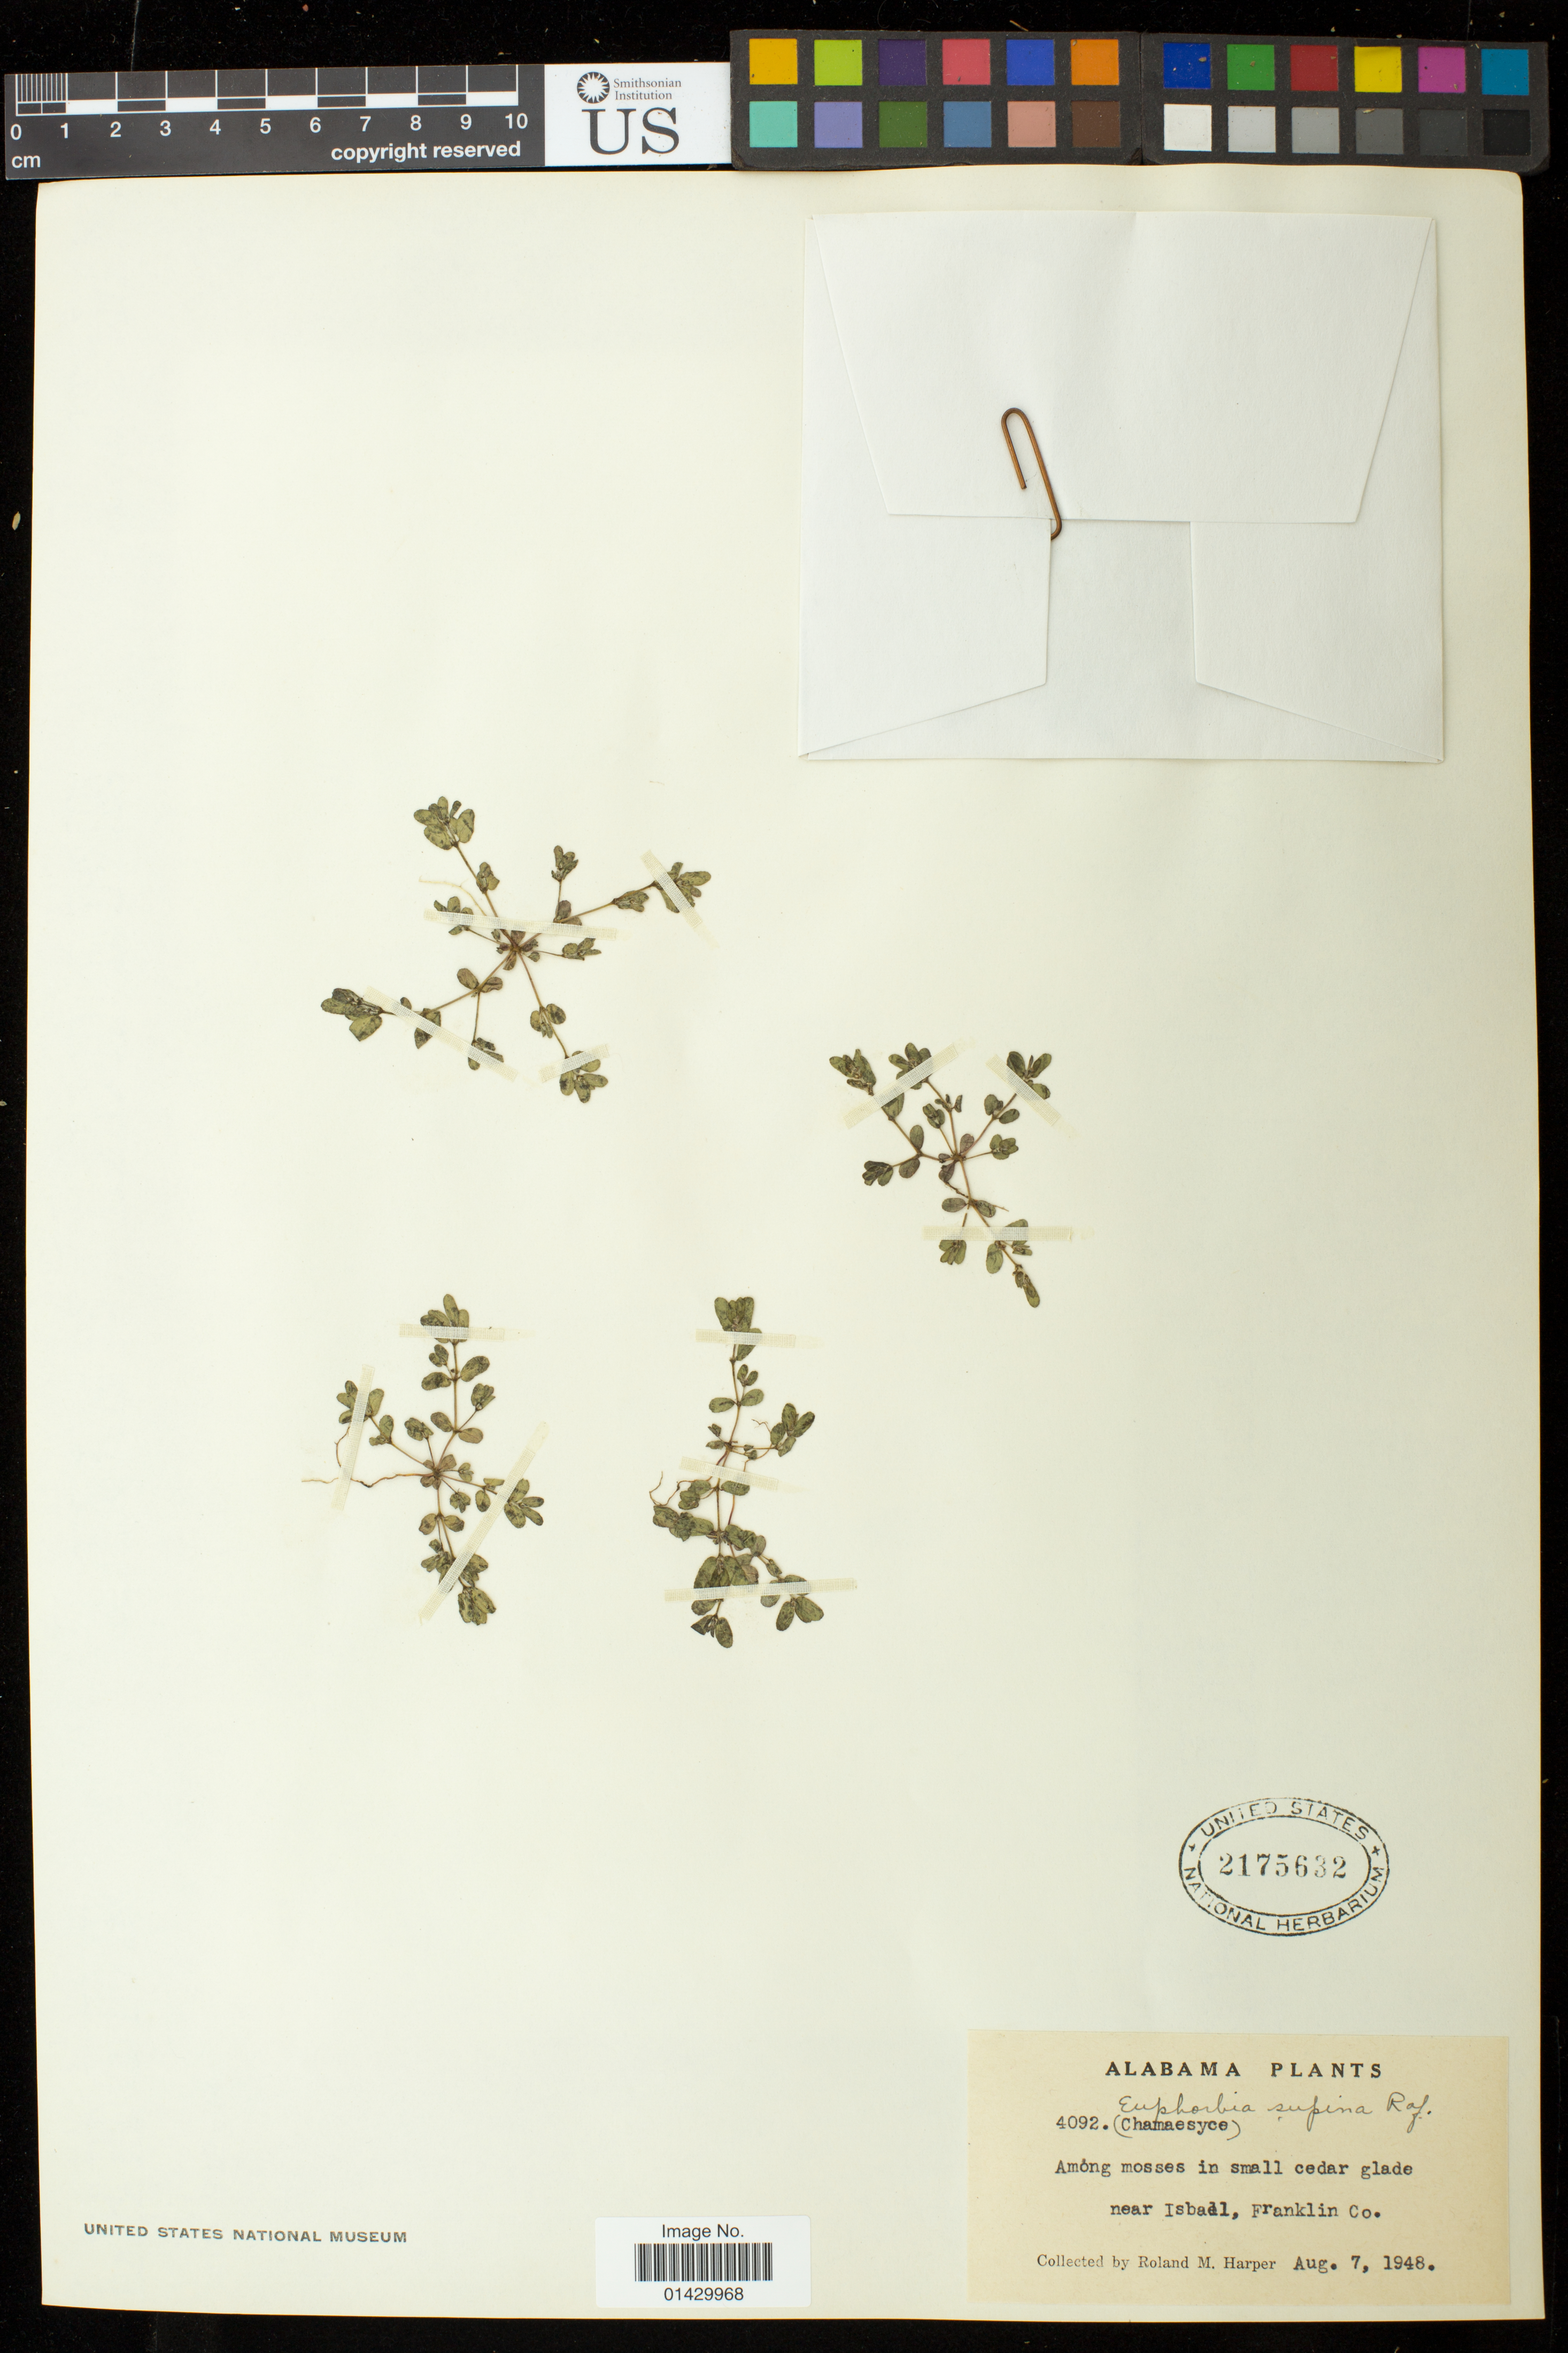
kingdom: Plantae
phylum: Tracheophyta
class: Magnoliopsida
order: Malpighiales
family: Euphorbiaceae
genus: Euphorbia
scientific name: Euphorbia maculata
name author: L.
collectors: R. M. Harper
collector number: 4092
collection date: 1948-08-07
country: United States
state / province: Alabama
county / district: Franklin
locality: near Isbell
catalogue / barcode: US 2175632